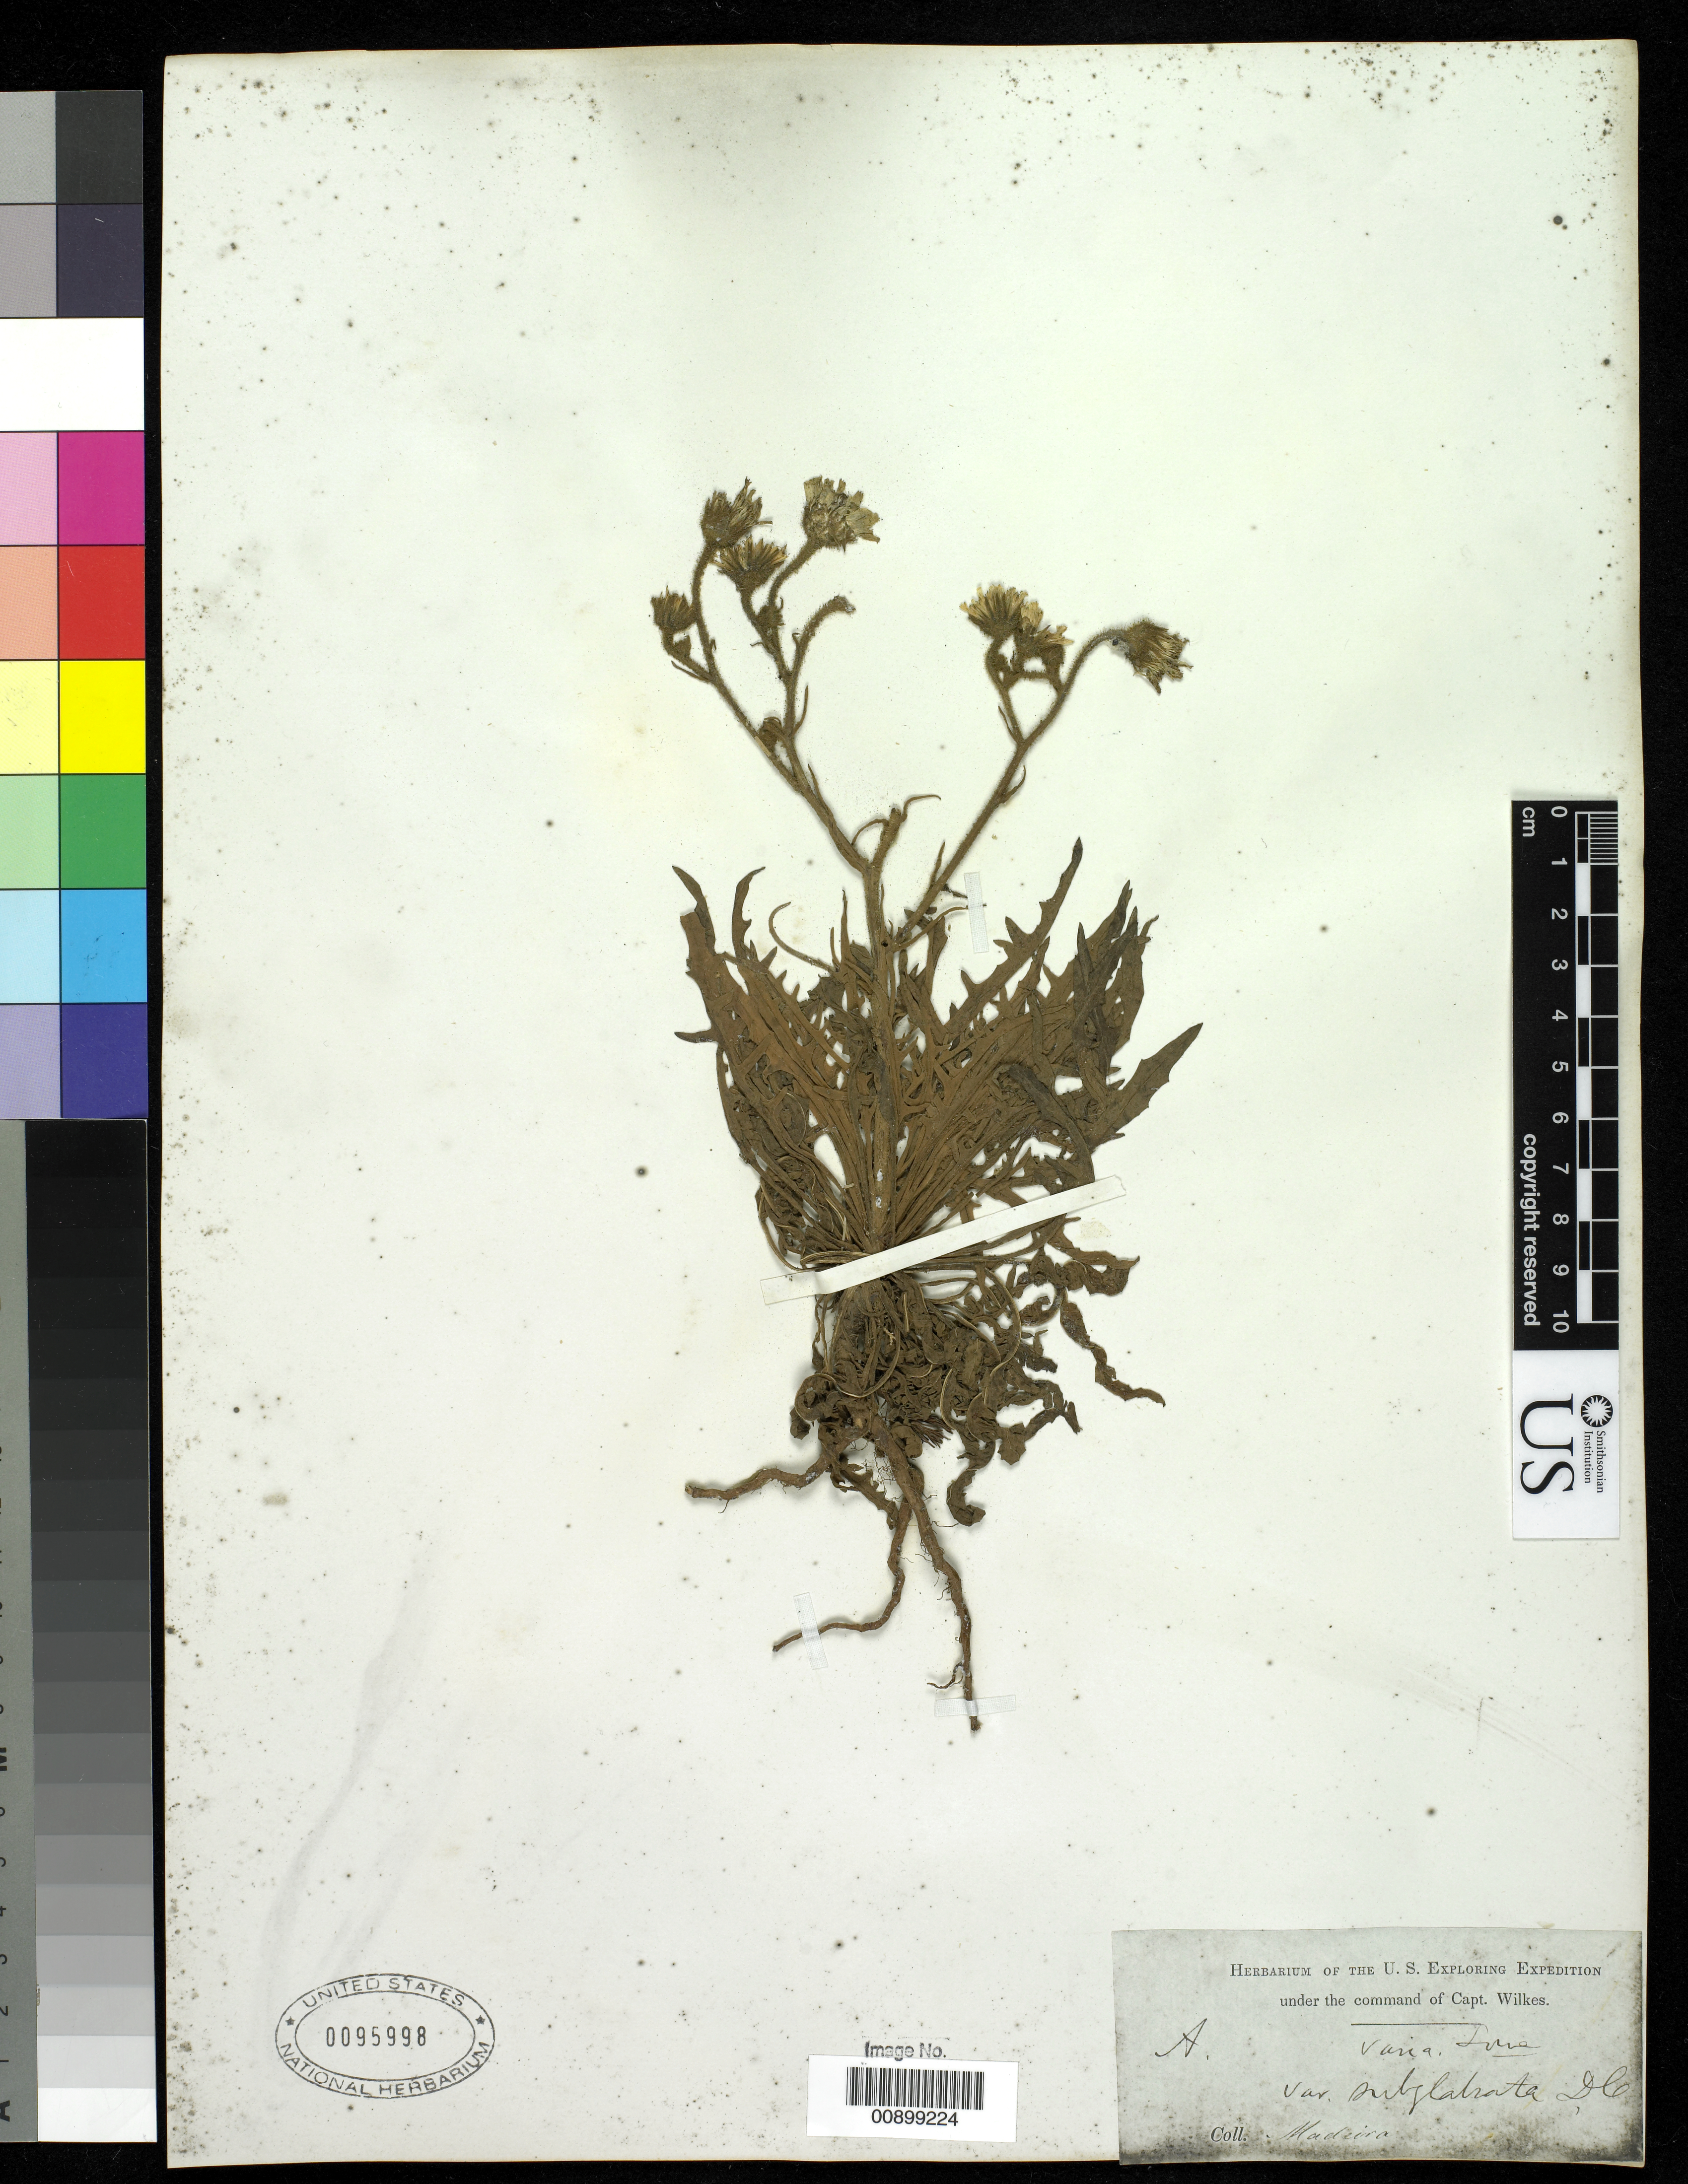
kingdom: Plantae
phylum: Tracheophyta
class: Magnoliopsida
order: Asterales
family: Asteraceae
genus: Andryala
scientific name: Andryala glandulosa subsp. cheiranthifolia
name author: (L'Hér.) Greuter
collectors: Wilkes Explor. Exped.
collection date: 1838/1842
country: Portugal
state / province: Madeira (Aut. Reg.)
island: Madeira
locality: Funchal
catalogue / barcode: US 95998